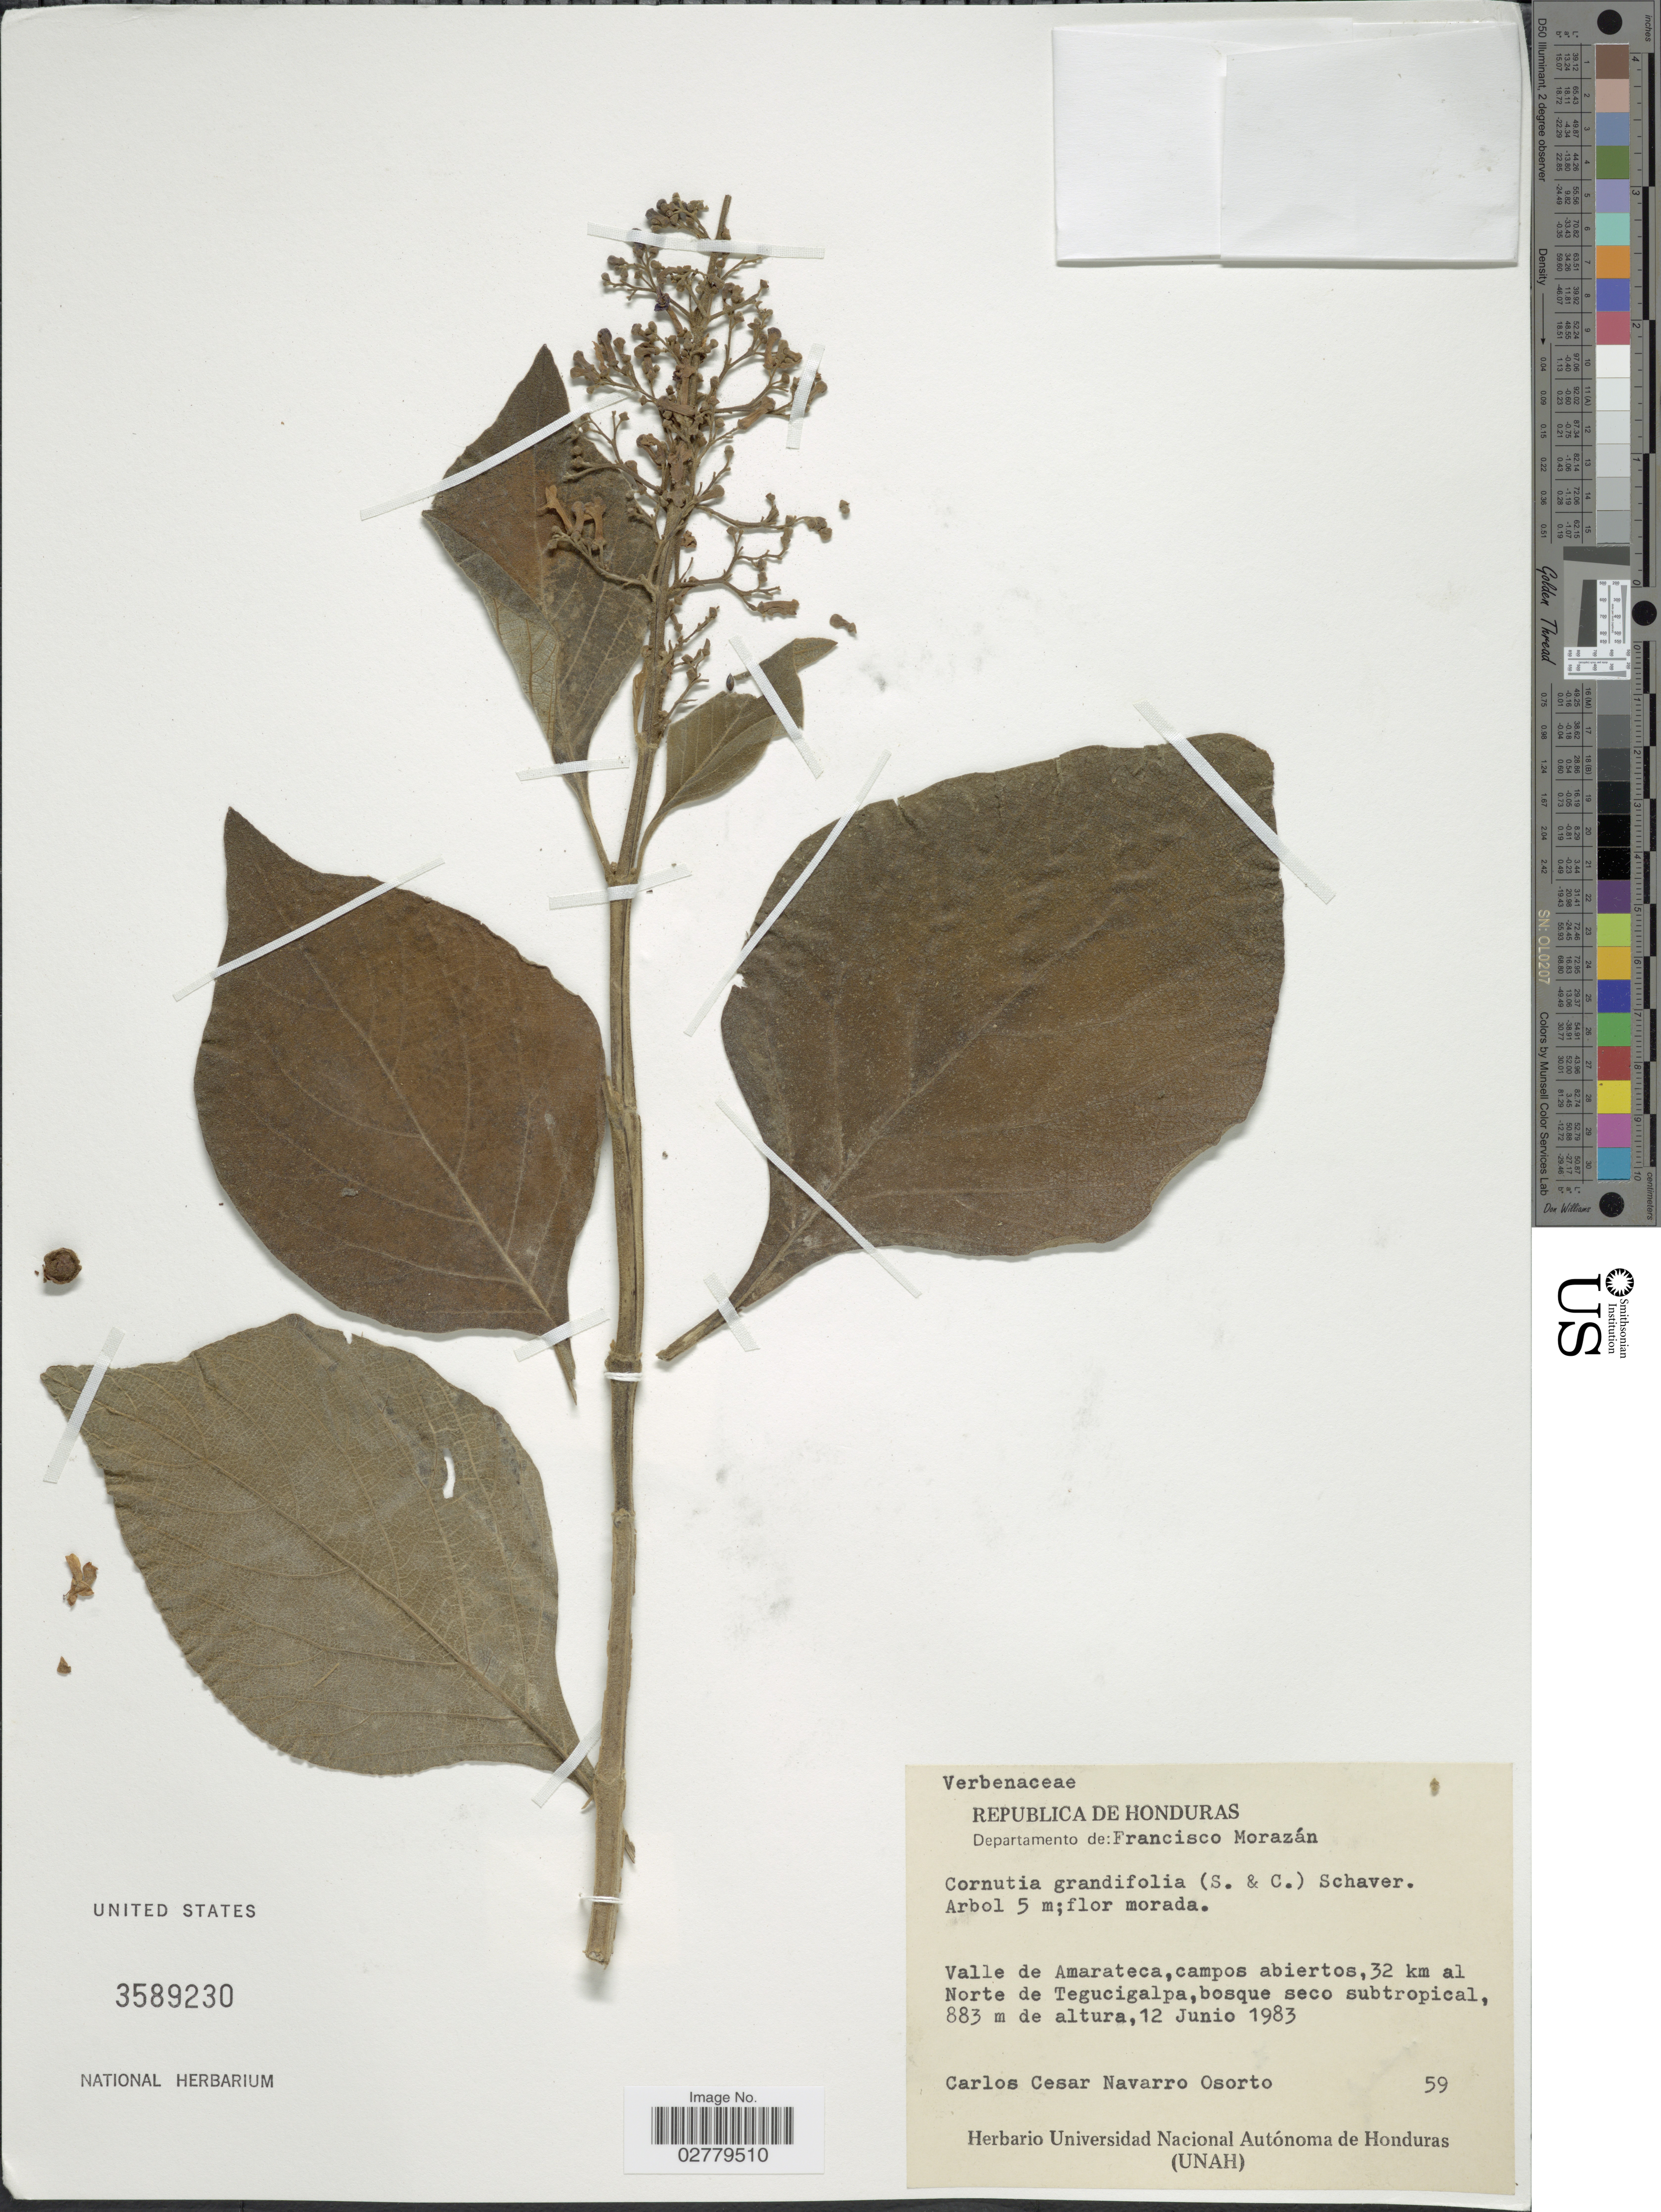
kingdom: Plantae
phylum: Tracheophyta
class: Magnoliopsida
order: Lamiales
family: Lamiaceae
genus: Cornutia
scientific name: Cornutia grandifolia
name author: (Cham. & Schltdl.) Schauer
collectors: C. Osorto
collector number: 59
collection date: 1983-06-12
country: Honduras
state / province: Fco. Morazán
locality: Departamento de: Francisco Morazán. Valle de Amarateca, campos abiertos, 32 km al Norte de Tegucigalpa.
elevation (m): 883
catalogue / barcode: US 3589230